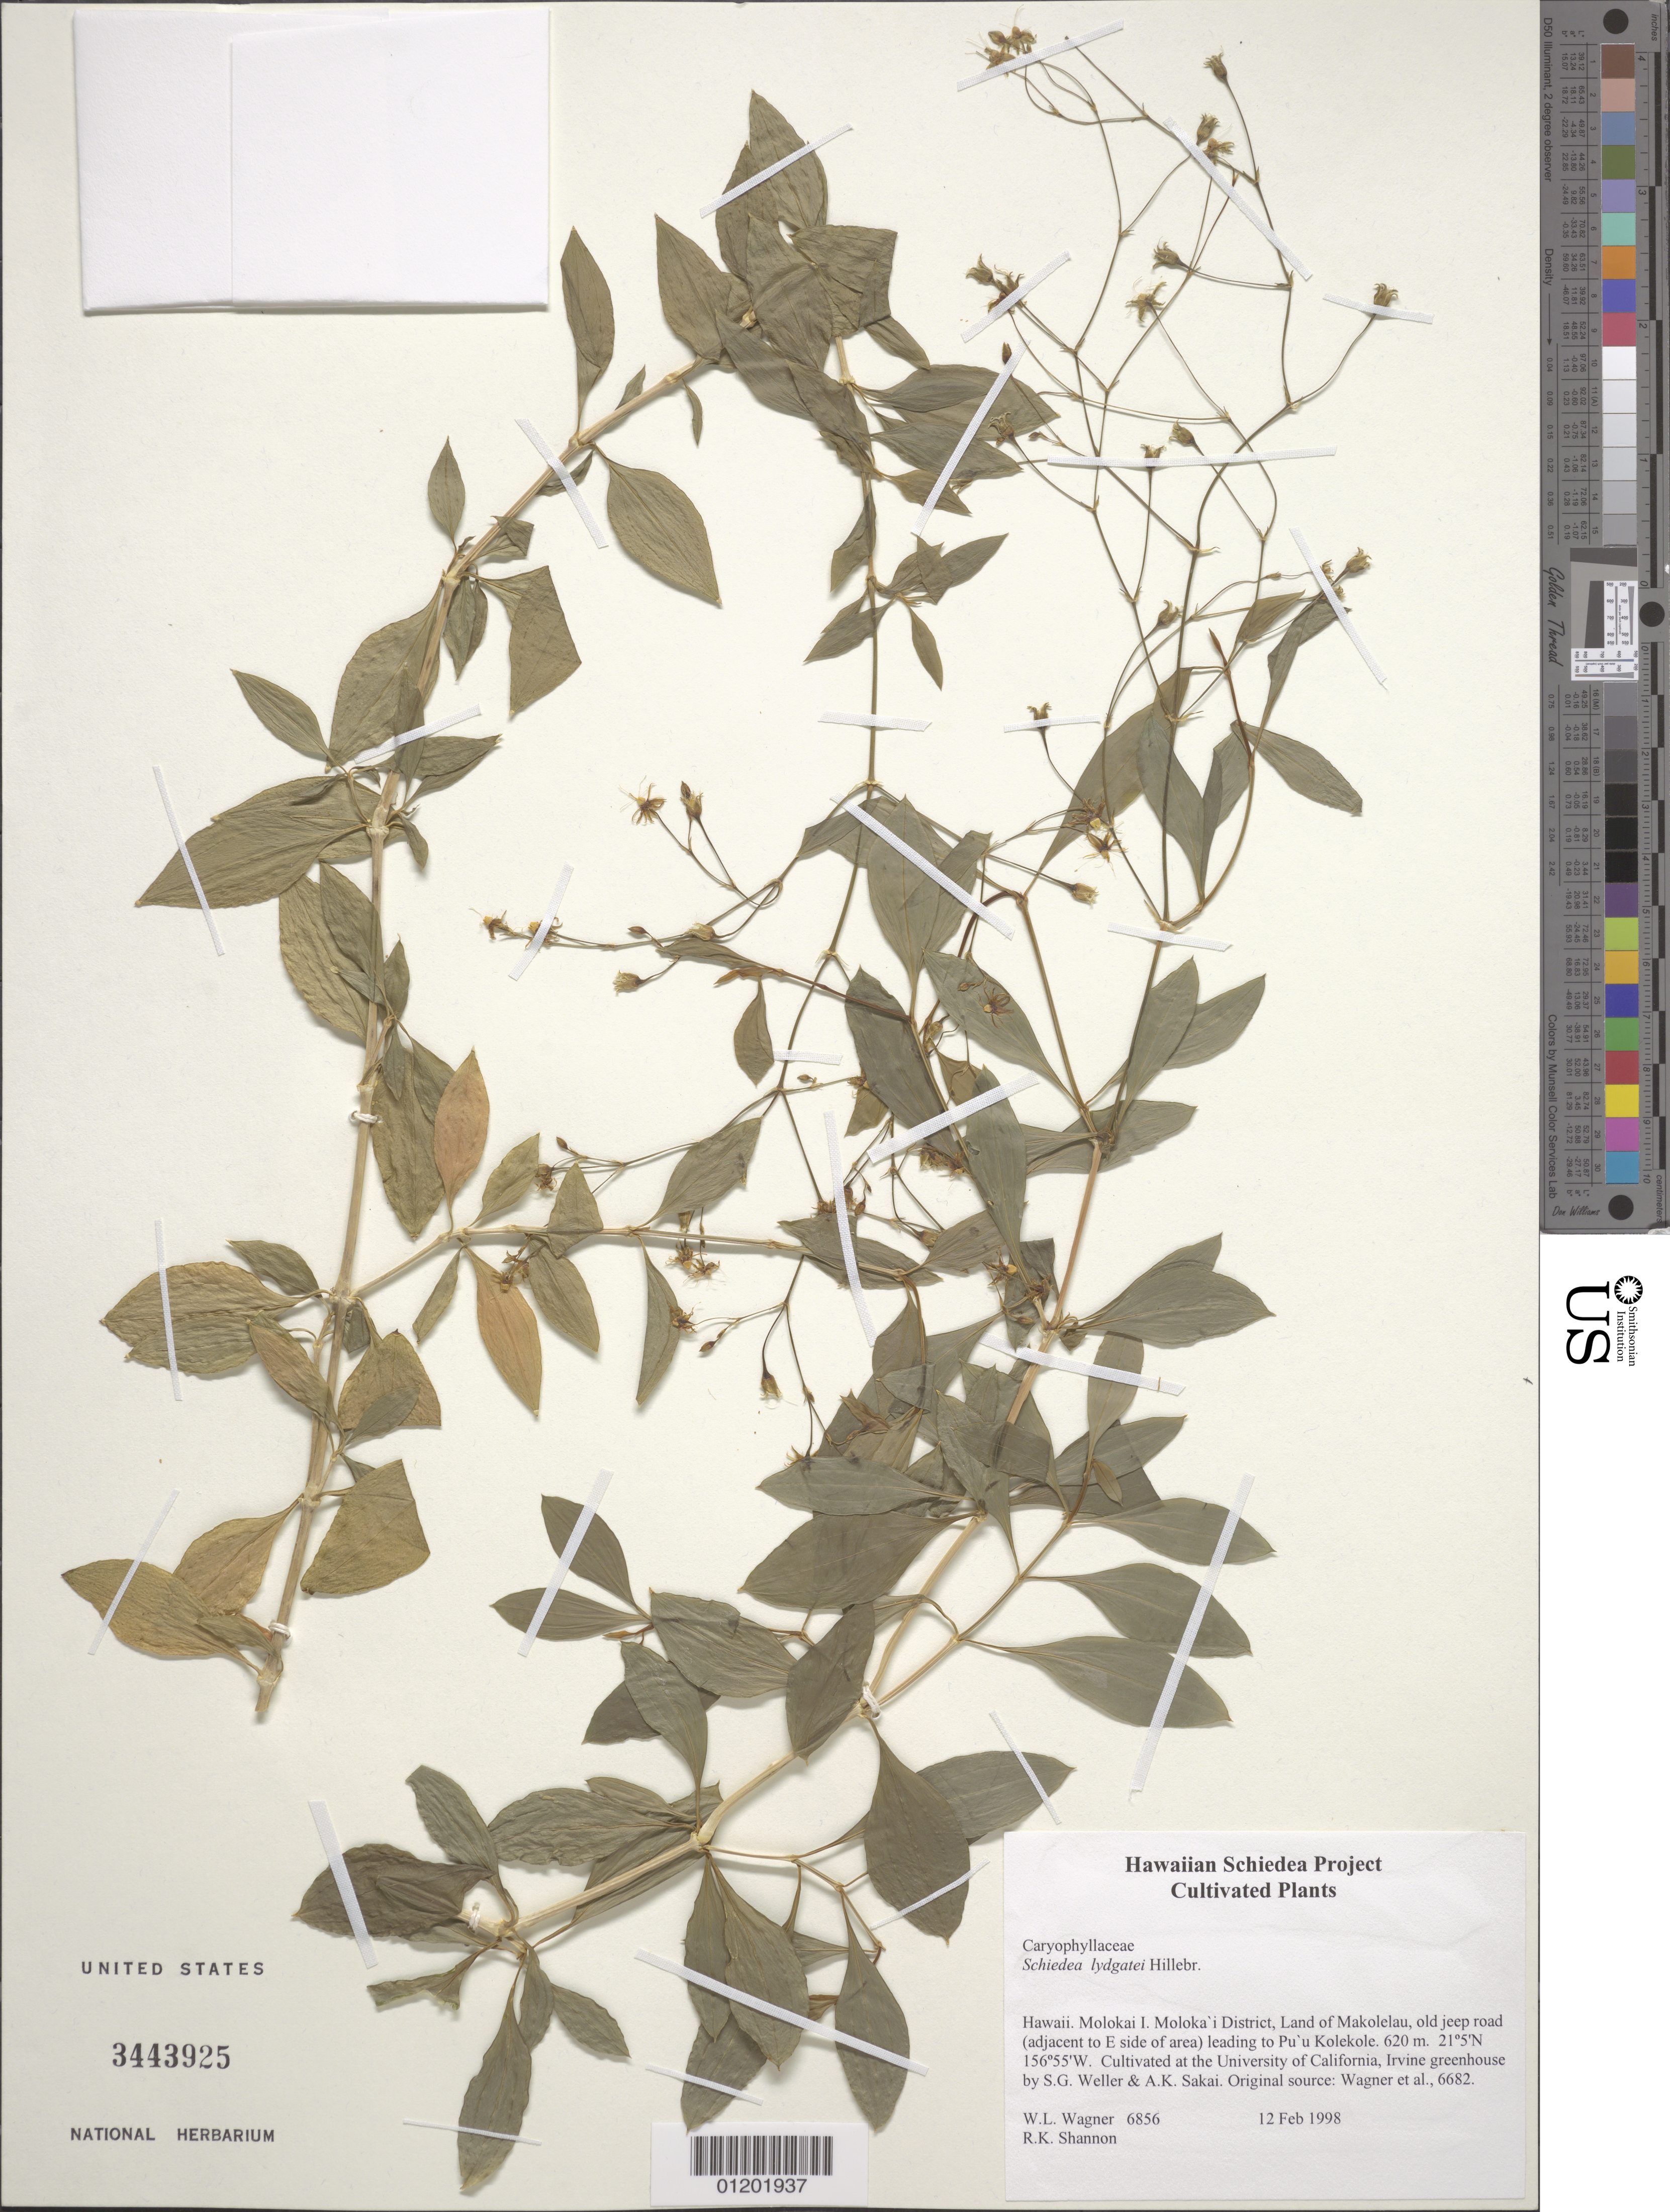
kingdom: Plantae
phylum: Tracheophyta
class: Magnoliopsida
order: Caryophyllales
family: Caryophyllaceae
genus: Schiedea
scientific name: Schiedea lydgatei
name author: Hillebr.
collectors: W. L. Wagner & R. Shannon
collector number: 6856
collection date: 1998-02-12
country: United States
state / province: California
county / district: Orange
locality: University of California, Irvine greenhouse.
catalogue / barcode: US 3443925